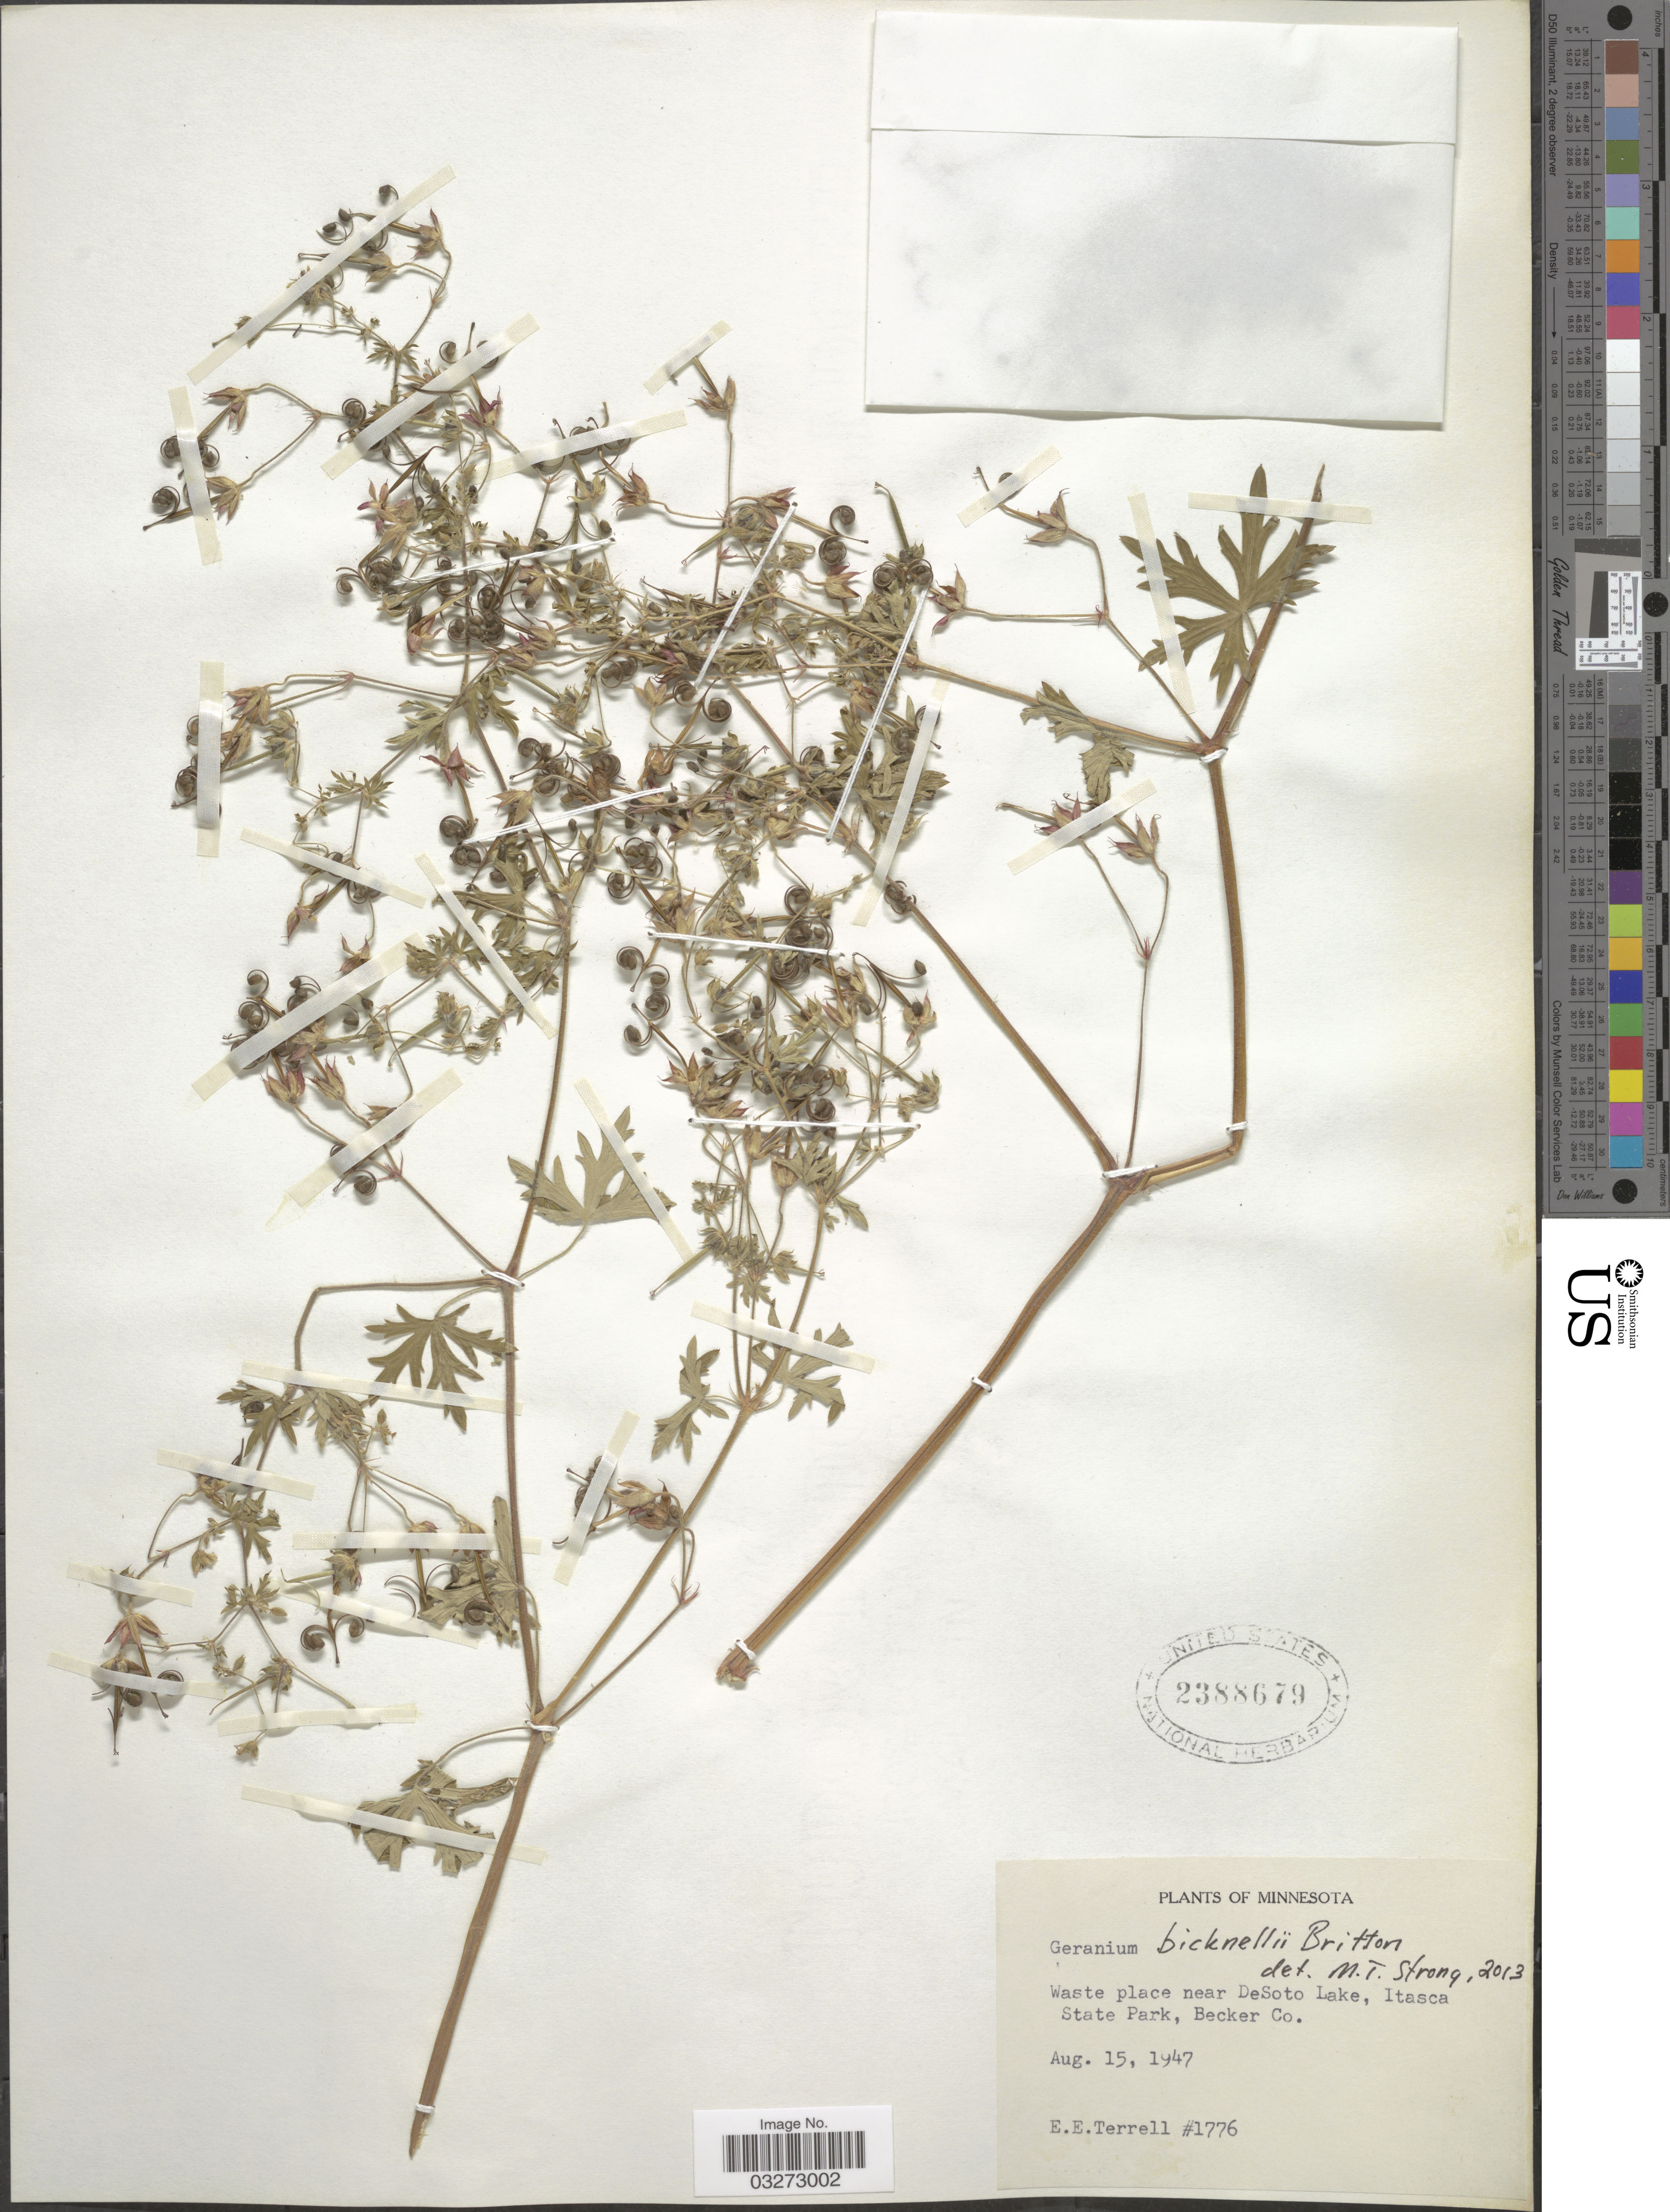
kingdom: Plantae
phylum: Tracheophyta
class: Magnoliopsida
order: Geraniales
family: Geraniaceae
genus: Geranium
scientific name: Geranium bicknellii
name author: Britton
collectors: E. E. Terrell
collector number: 1776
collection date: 1947-08-15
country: United States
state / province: Minnesota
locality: Waste place near DeSoto Lake, Itasca State Park, Becker Co.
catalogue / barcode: US 2388679